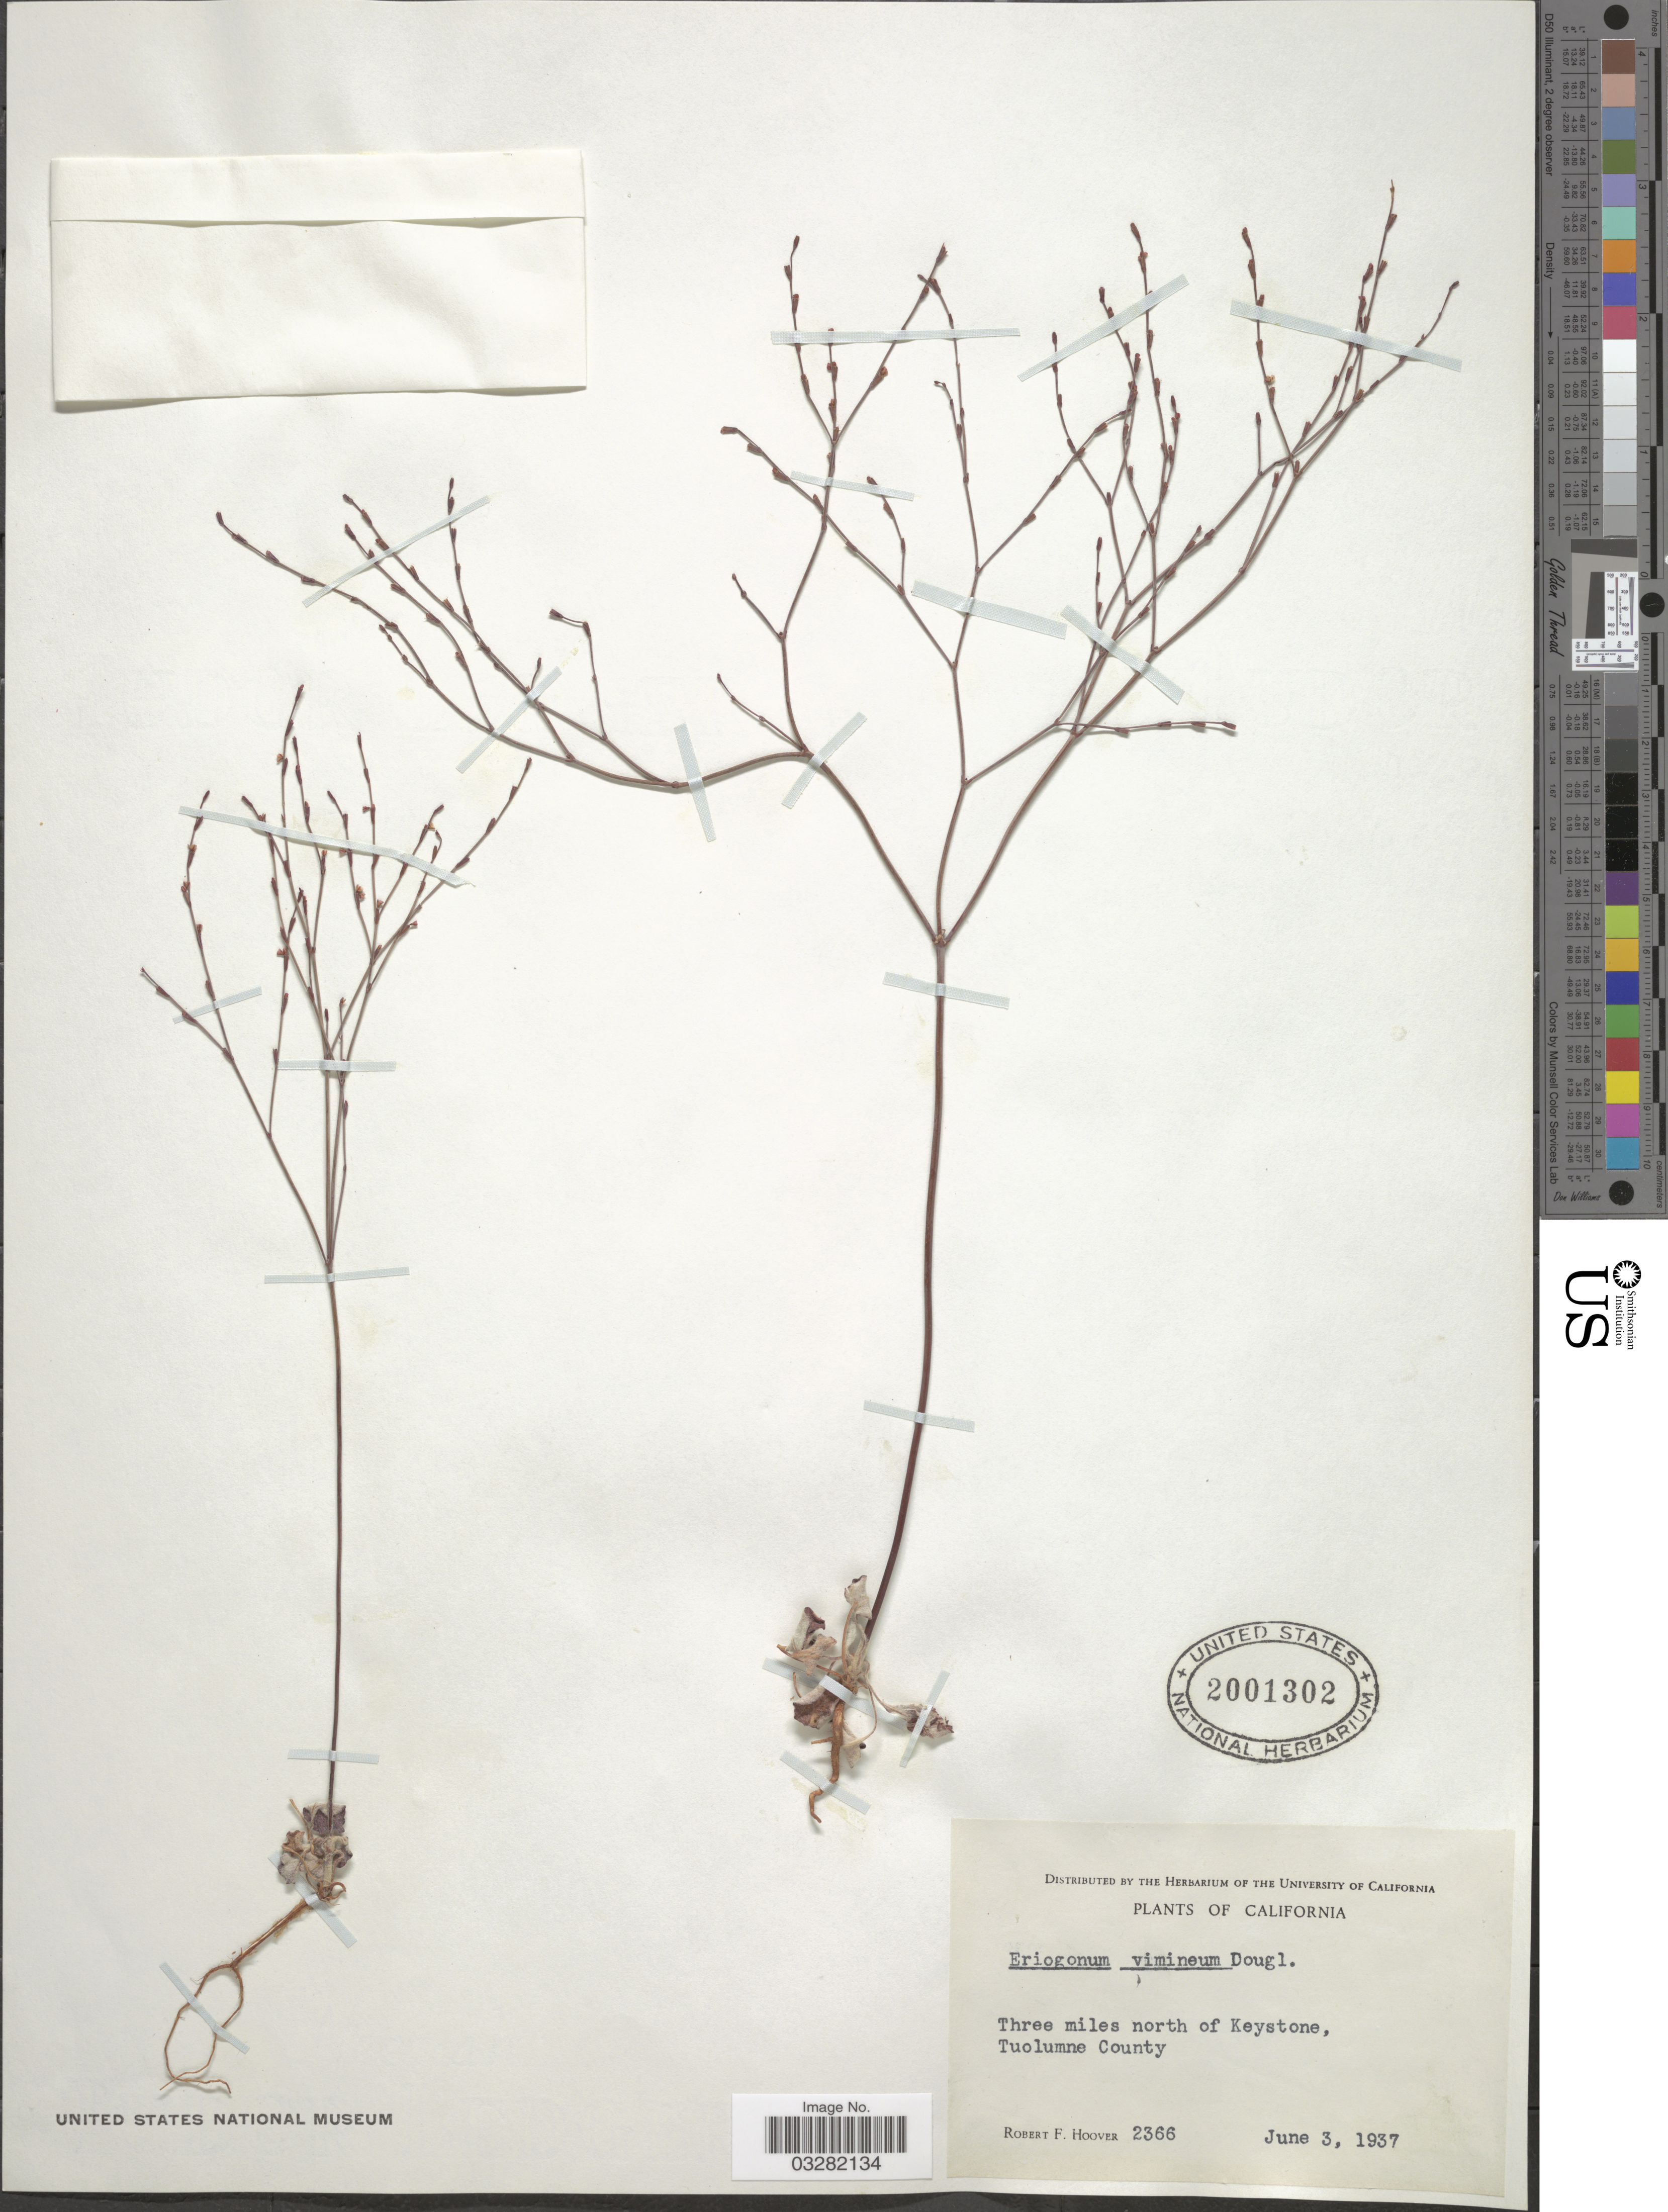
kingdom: Plantae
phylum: Tracheophyta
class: Magnoliopsida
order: Caryophyllales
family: Polygonaceae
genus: Eriogonum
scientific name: Eriogonum vimineum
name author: Douglas ex Benth.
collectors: R. F. Hoover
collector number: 2366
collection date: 1937-06-03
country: United States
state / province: California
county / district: Tuolumne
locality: Three miles north of Keystone, Tuolumne County.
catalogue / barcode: US 2001302